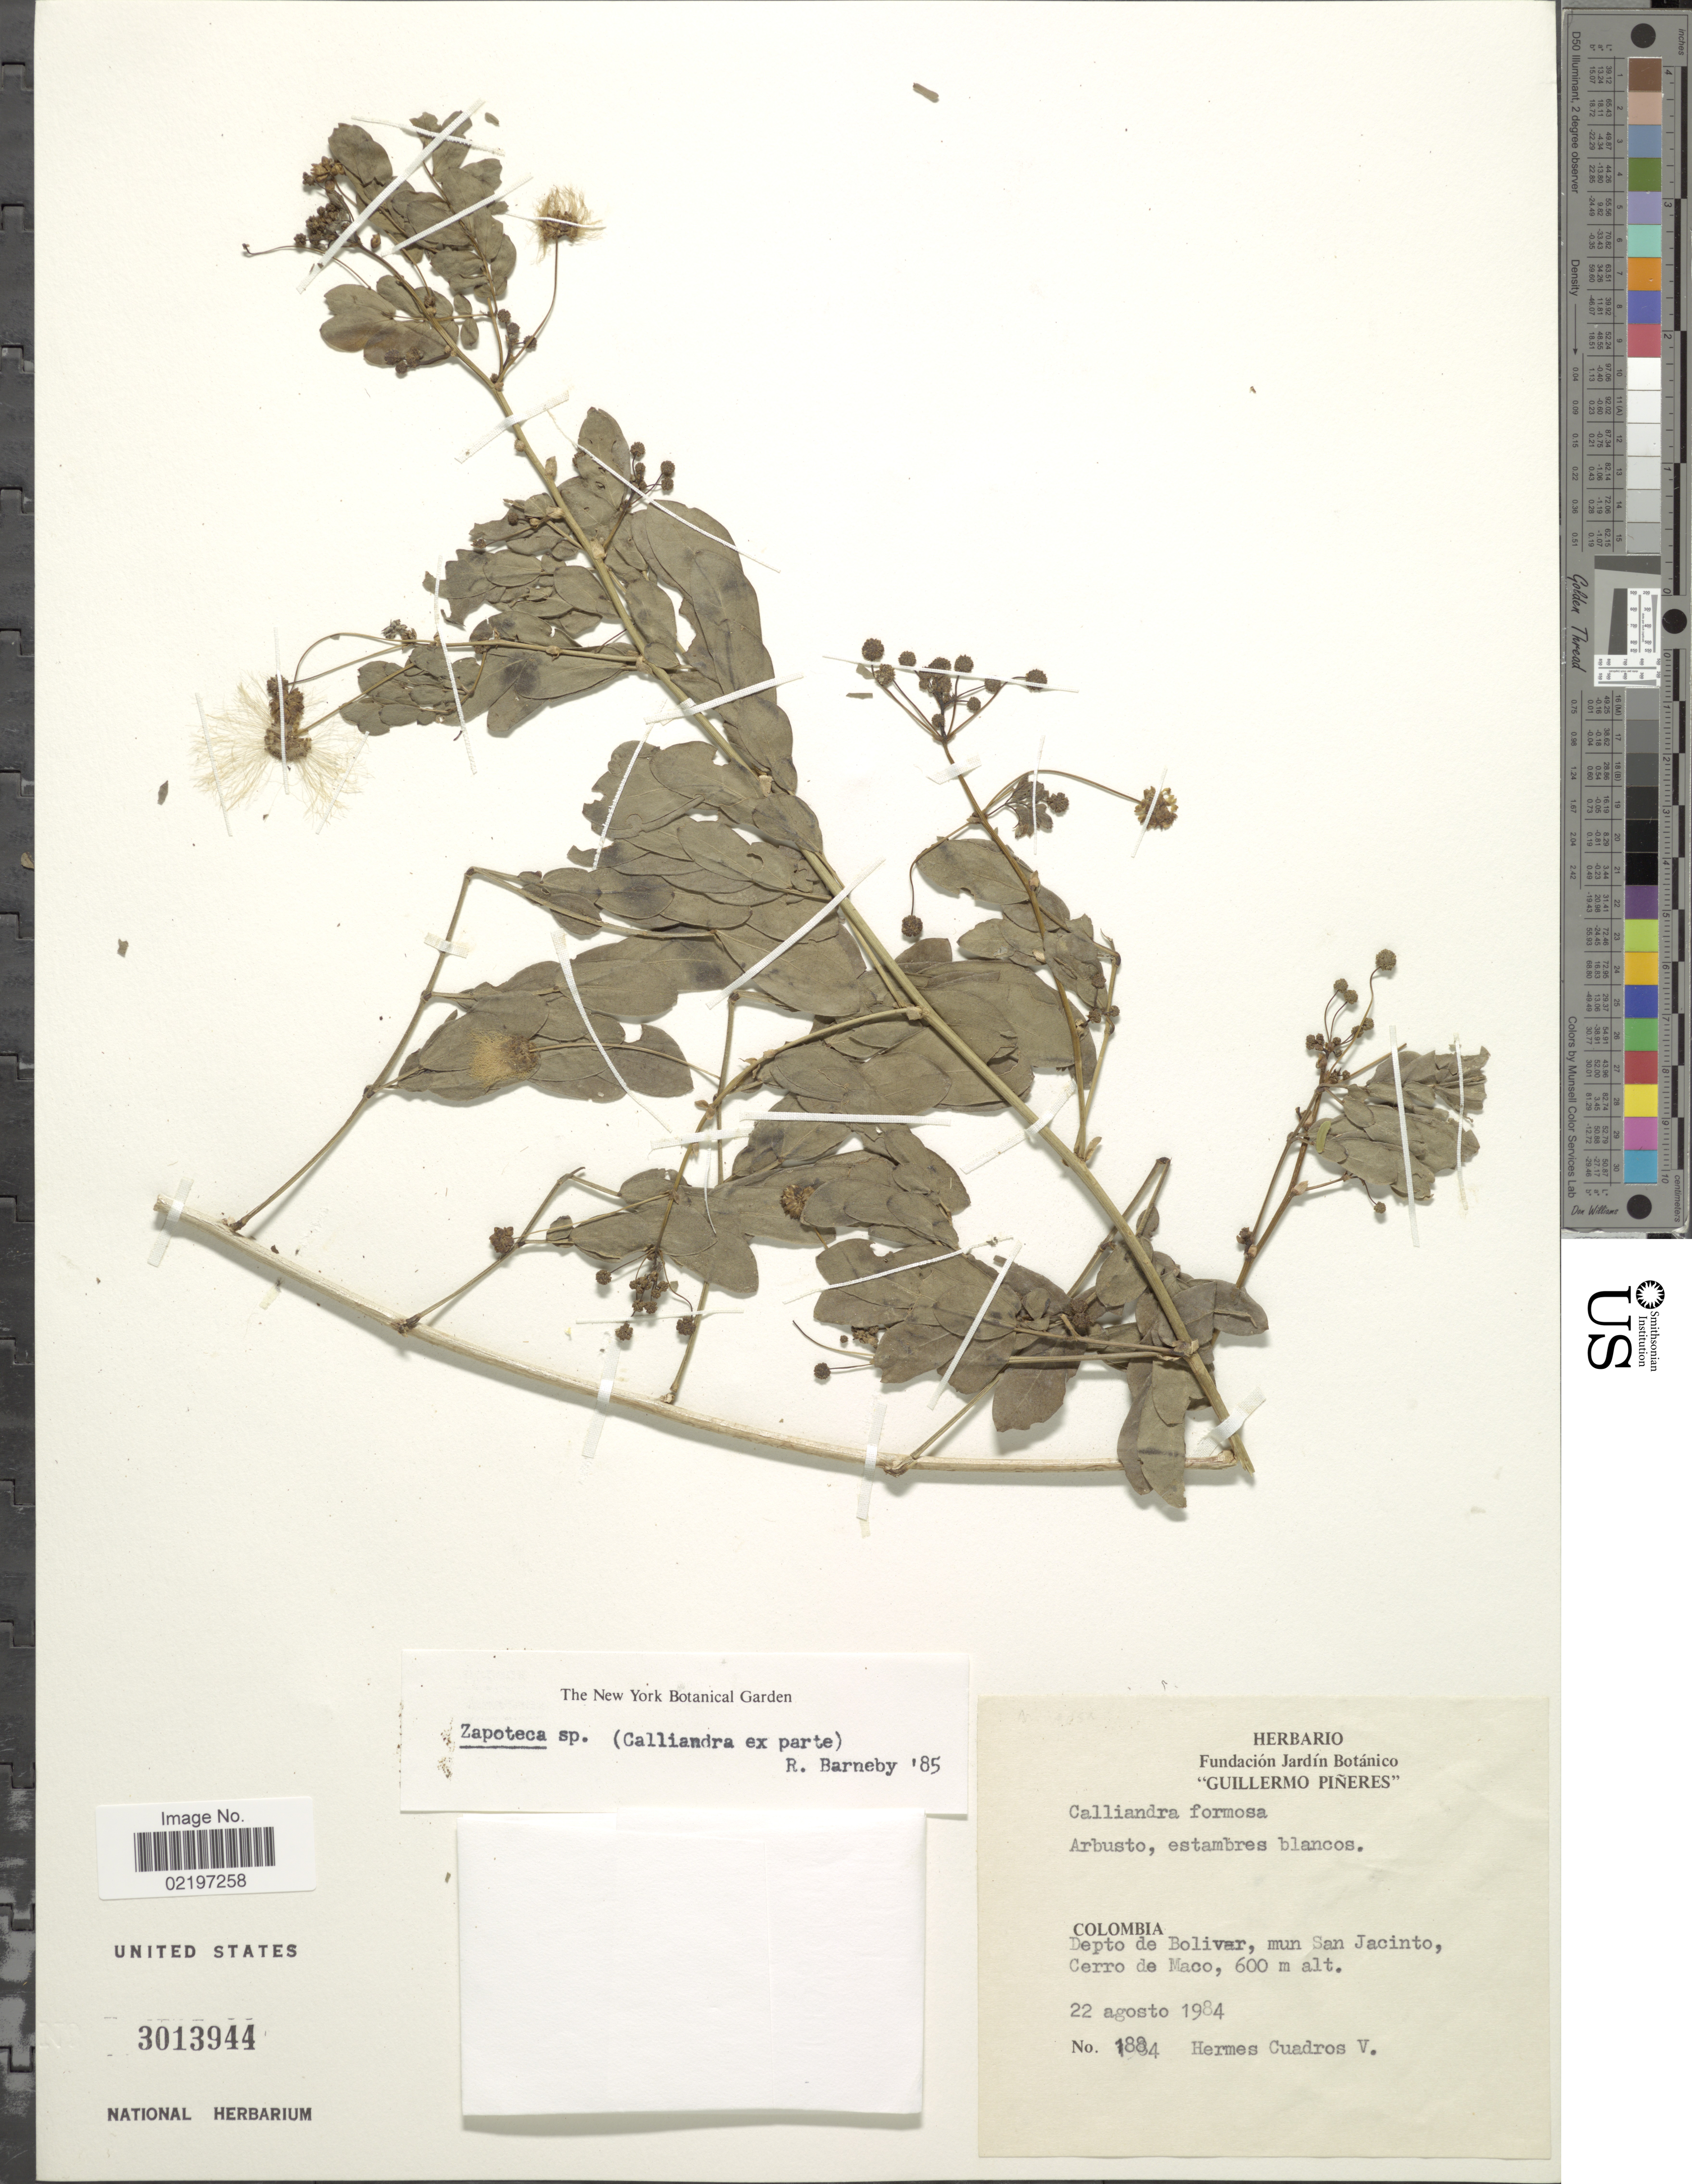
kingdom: Plantae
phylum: Tracheophyta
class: Magnoliopsida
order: Fabales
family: Fabaceae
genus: Zapoteca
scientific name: Zapoteca sp.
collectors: H. Cuadros V.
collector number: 1884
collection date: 1984-08-22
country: Colombia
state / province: Bolívar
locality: Depto. de Bolivar, mun San Jacinto, Cerro de Maco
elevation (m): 600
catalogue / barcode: US 3013944